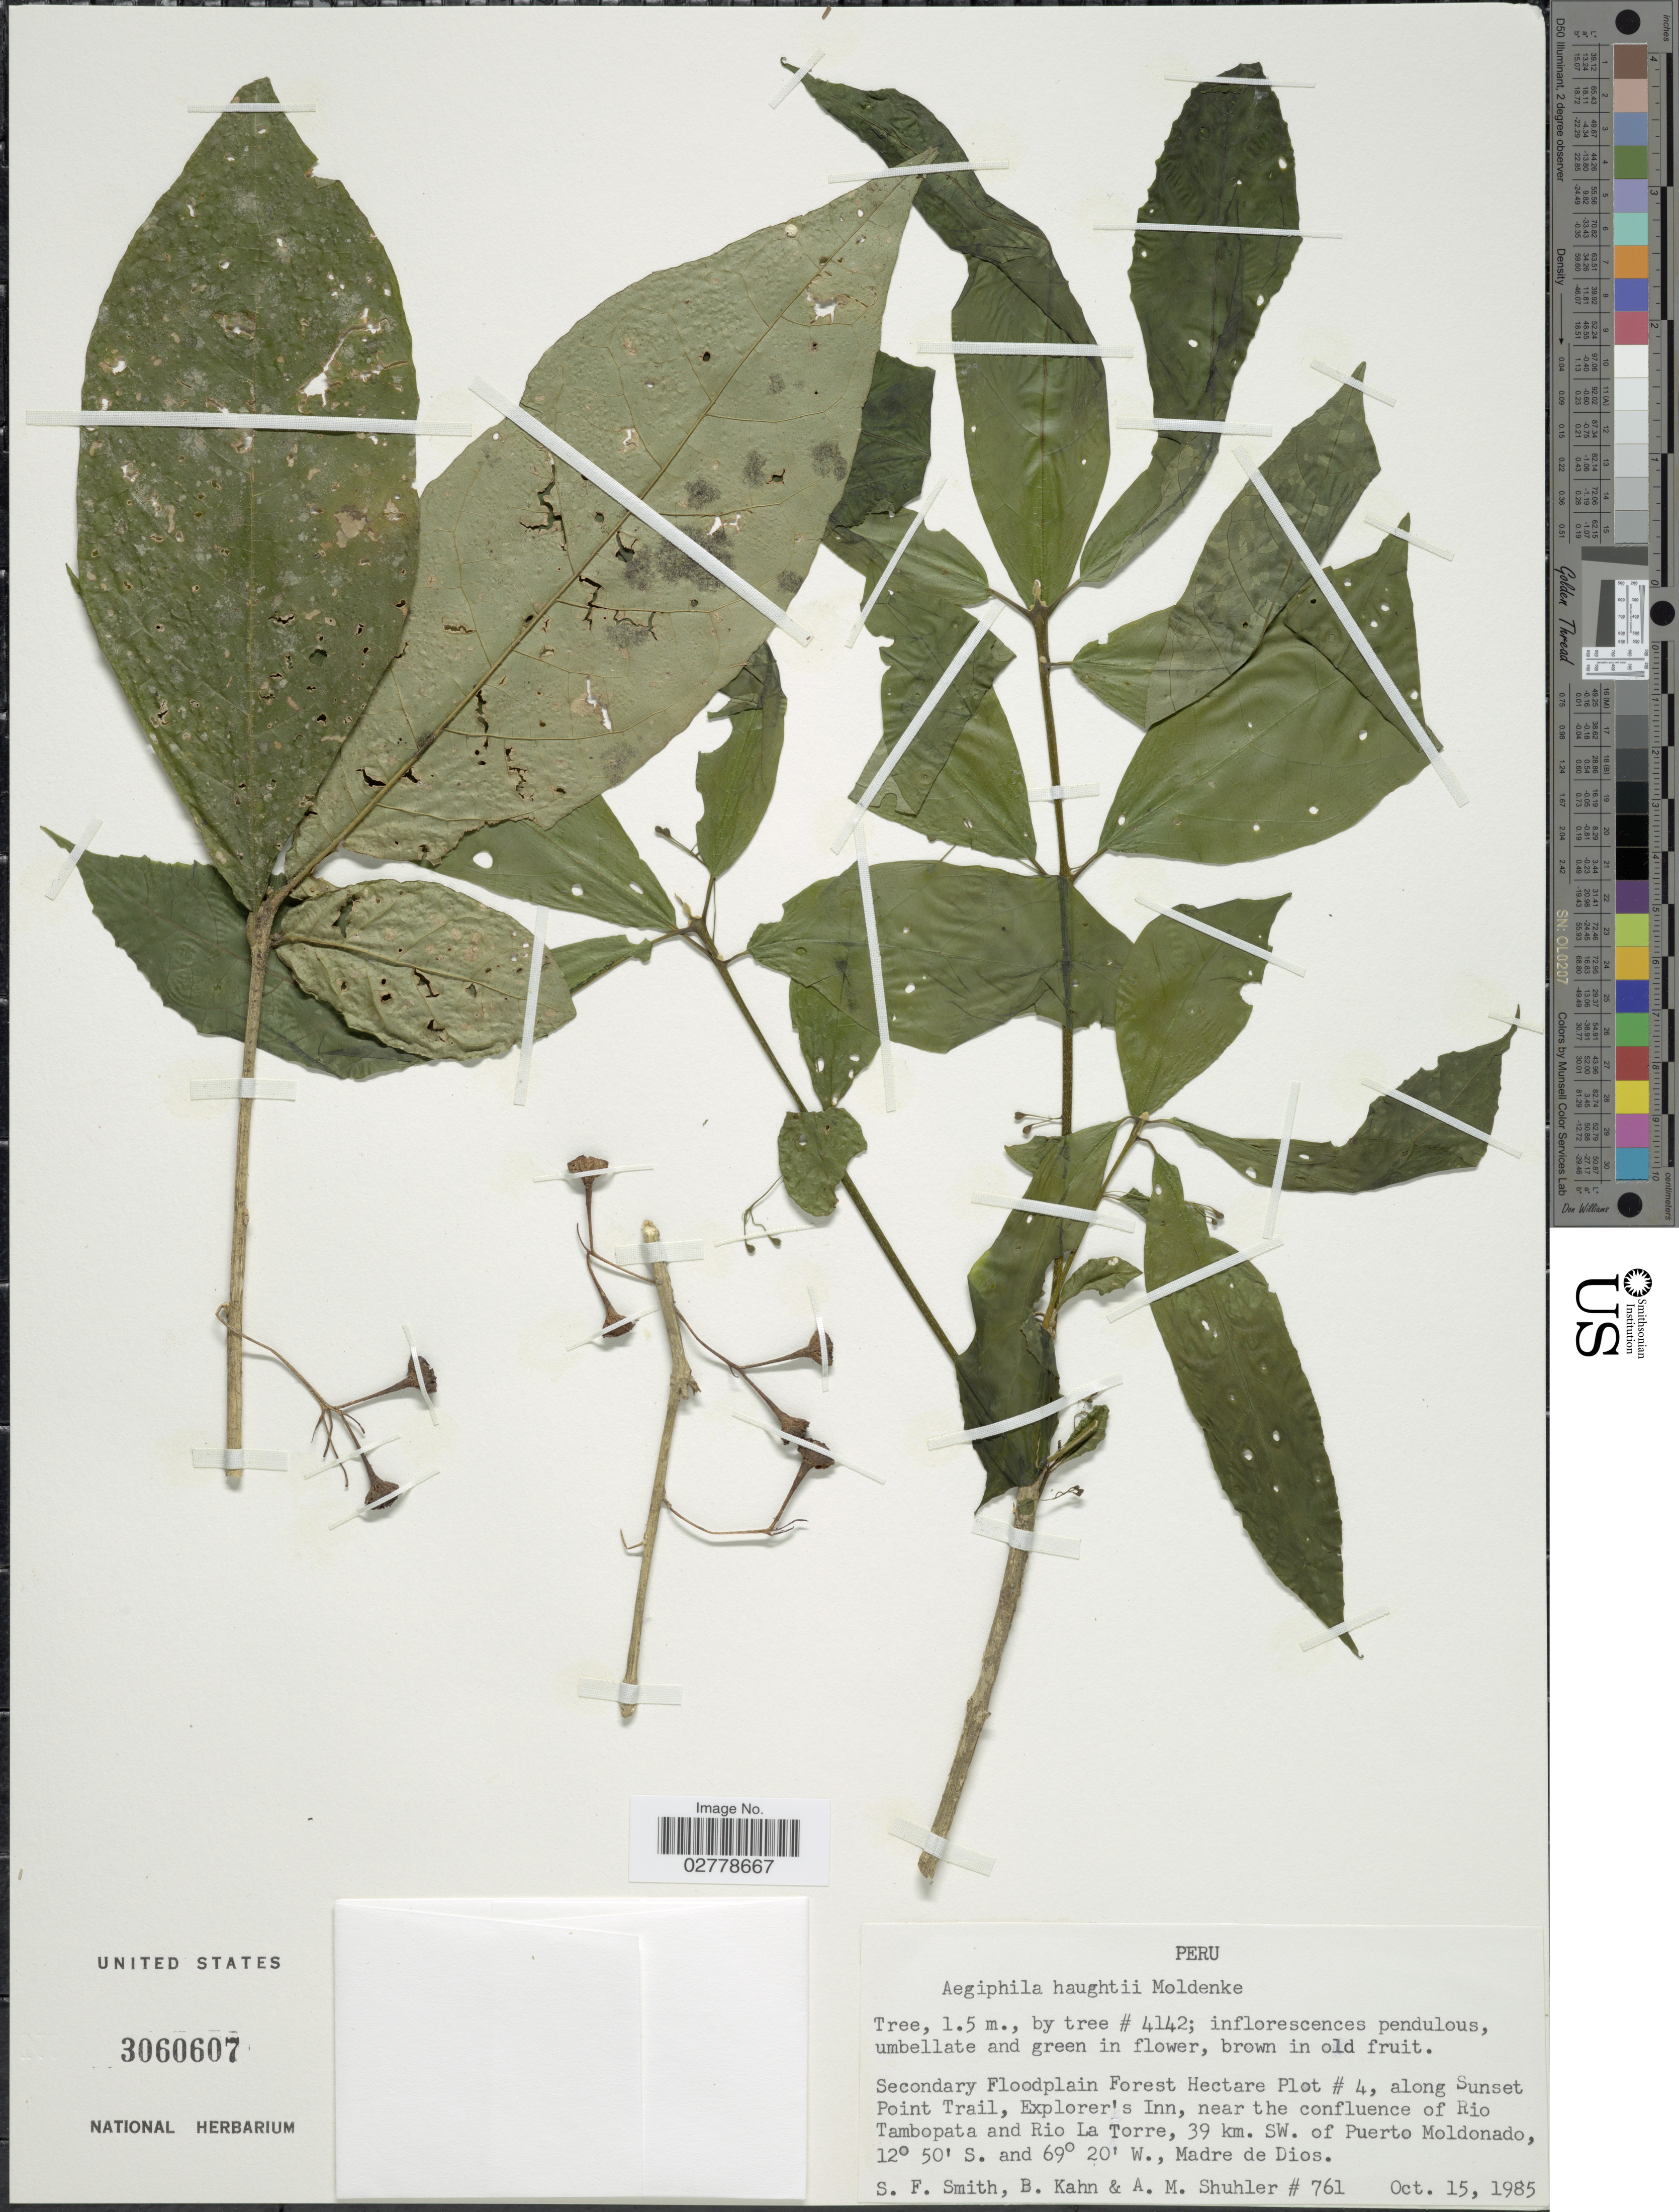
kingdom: Plantae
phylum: Tracheophyta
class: Magnoliopsida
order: Lamiales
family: Lamiaceae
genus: Aegiphila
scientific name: Aegiphila haughtii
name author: Moldenke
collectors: S.F. Smith, B. Kahn & A. Shuhler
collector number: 761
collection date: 1985-10-15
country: Peru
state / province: Madre de Dios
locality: Secondary Floodplain Forest Hectare Plot # 4, along Sunset Point Trail, Explorer's Inn, near the confluence of Rio Tambopata and Rio La Torre, 39 km. SW. of Puerto Moldonado.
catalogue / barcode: US 3060607